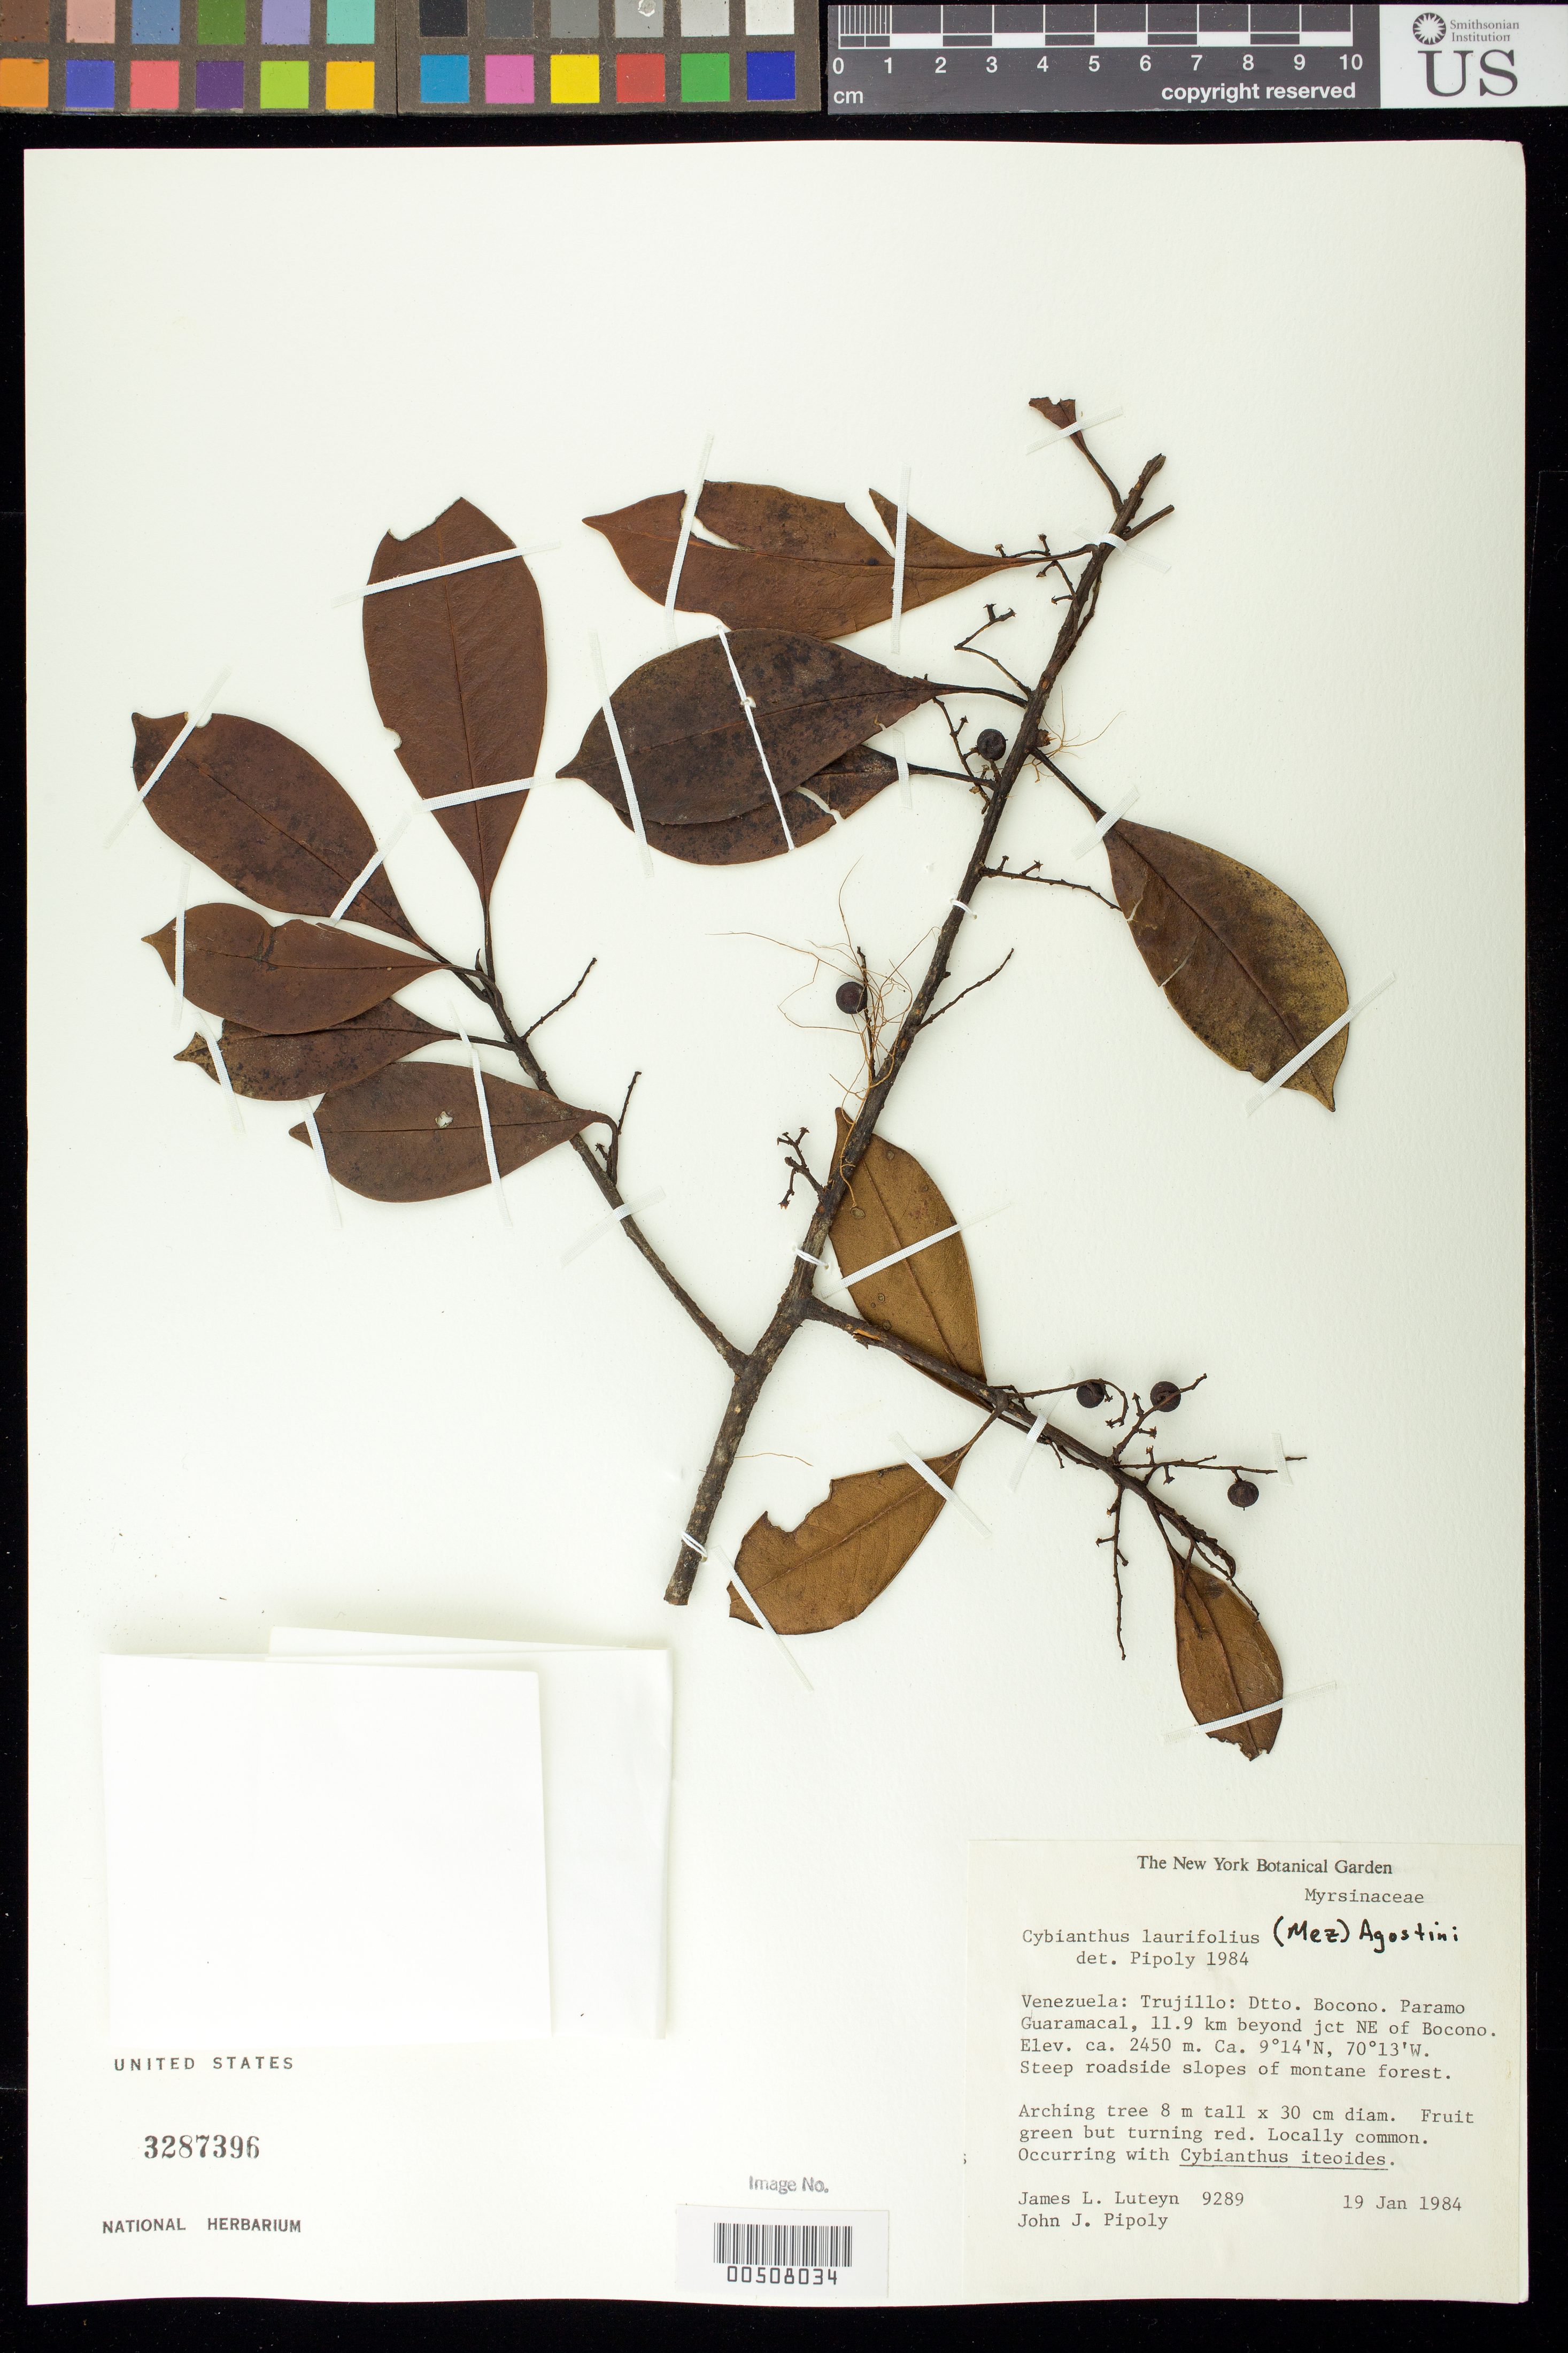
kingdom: Plantae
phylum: Tracheophyta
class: Magnoliopsida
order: Ericales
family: Primulaceae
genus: Cybianthus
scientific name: Cybianthus laurifolius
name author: (Mez) G. Agostini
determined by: Pipoly, J. J., III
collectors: J. L. Luteyn & J. J. Pipoly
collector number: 9289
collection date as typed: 19 Jan 1984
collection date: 1984-01-19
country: Venezuela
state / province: Trujillo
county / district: Boconó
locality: Páramo Guaramacal, 11.9 km beyond jct NE of Boconó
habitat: Steep roadside slopes of montane forest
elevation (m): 2450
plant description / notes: NY, PORT, US, VEN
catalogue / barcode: US 3287396